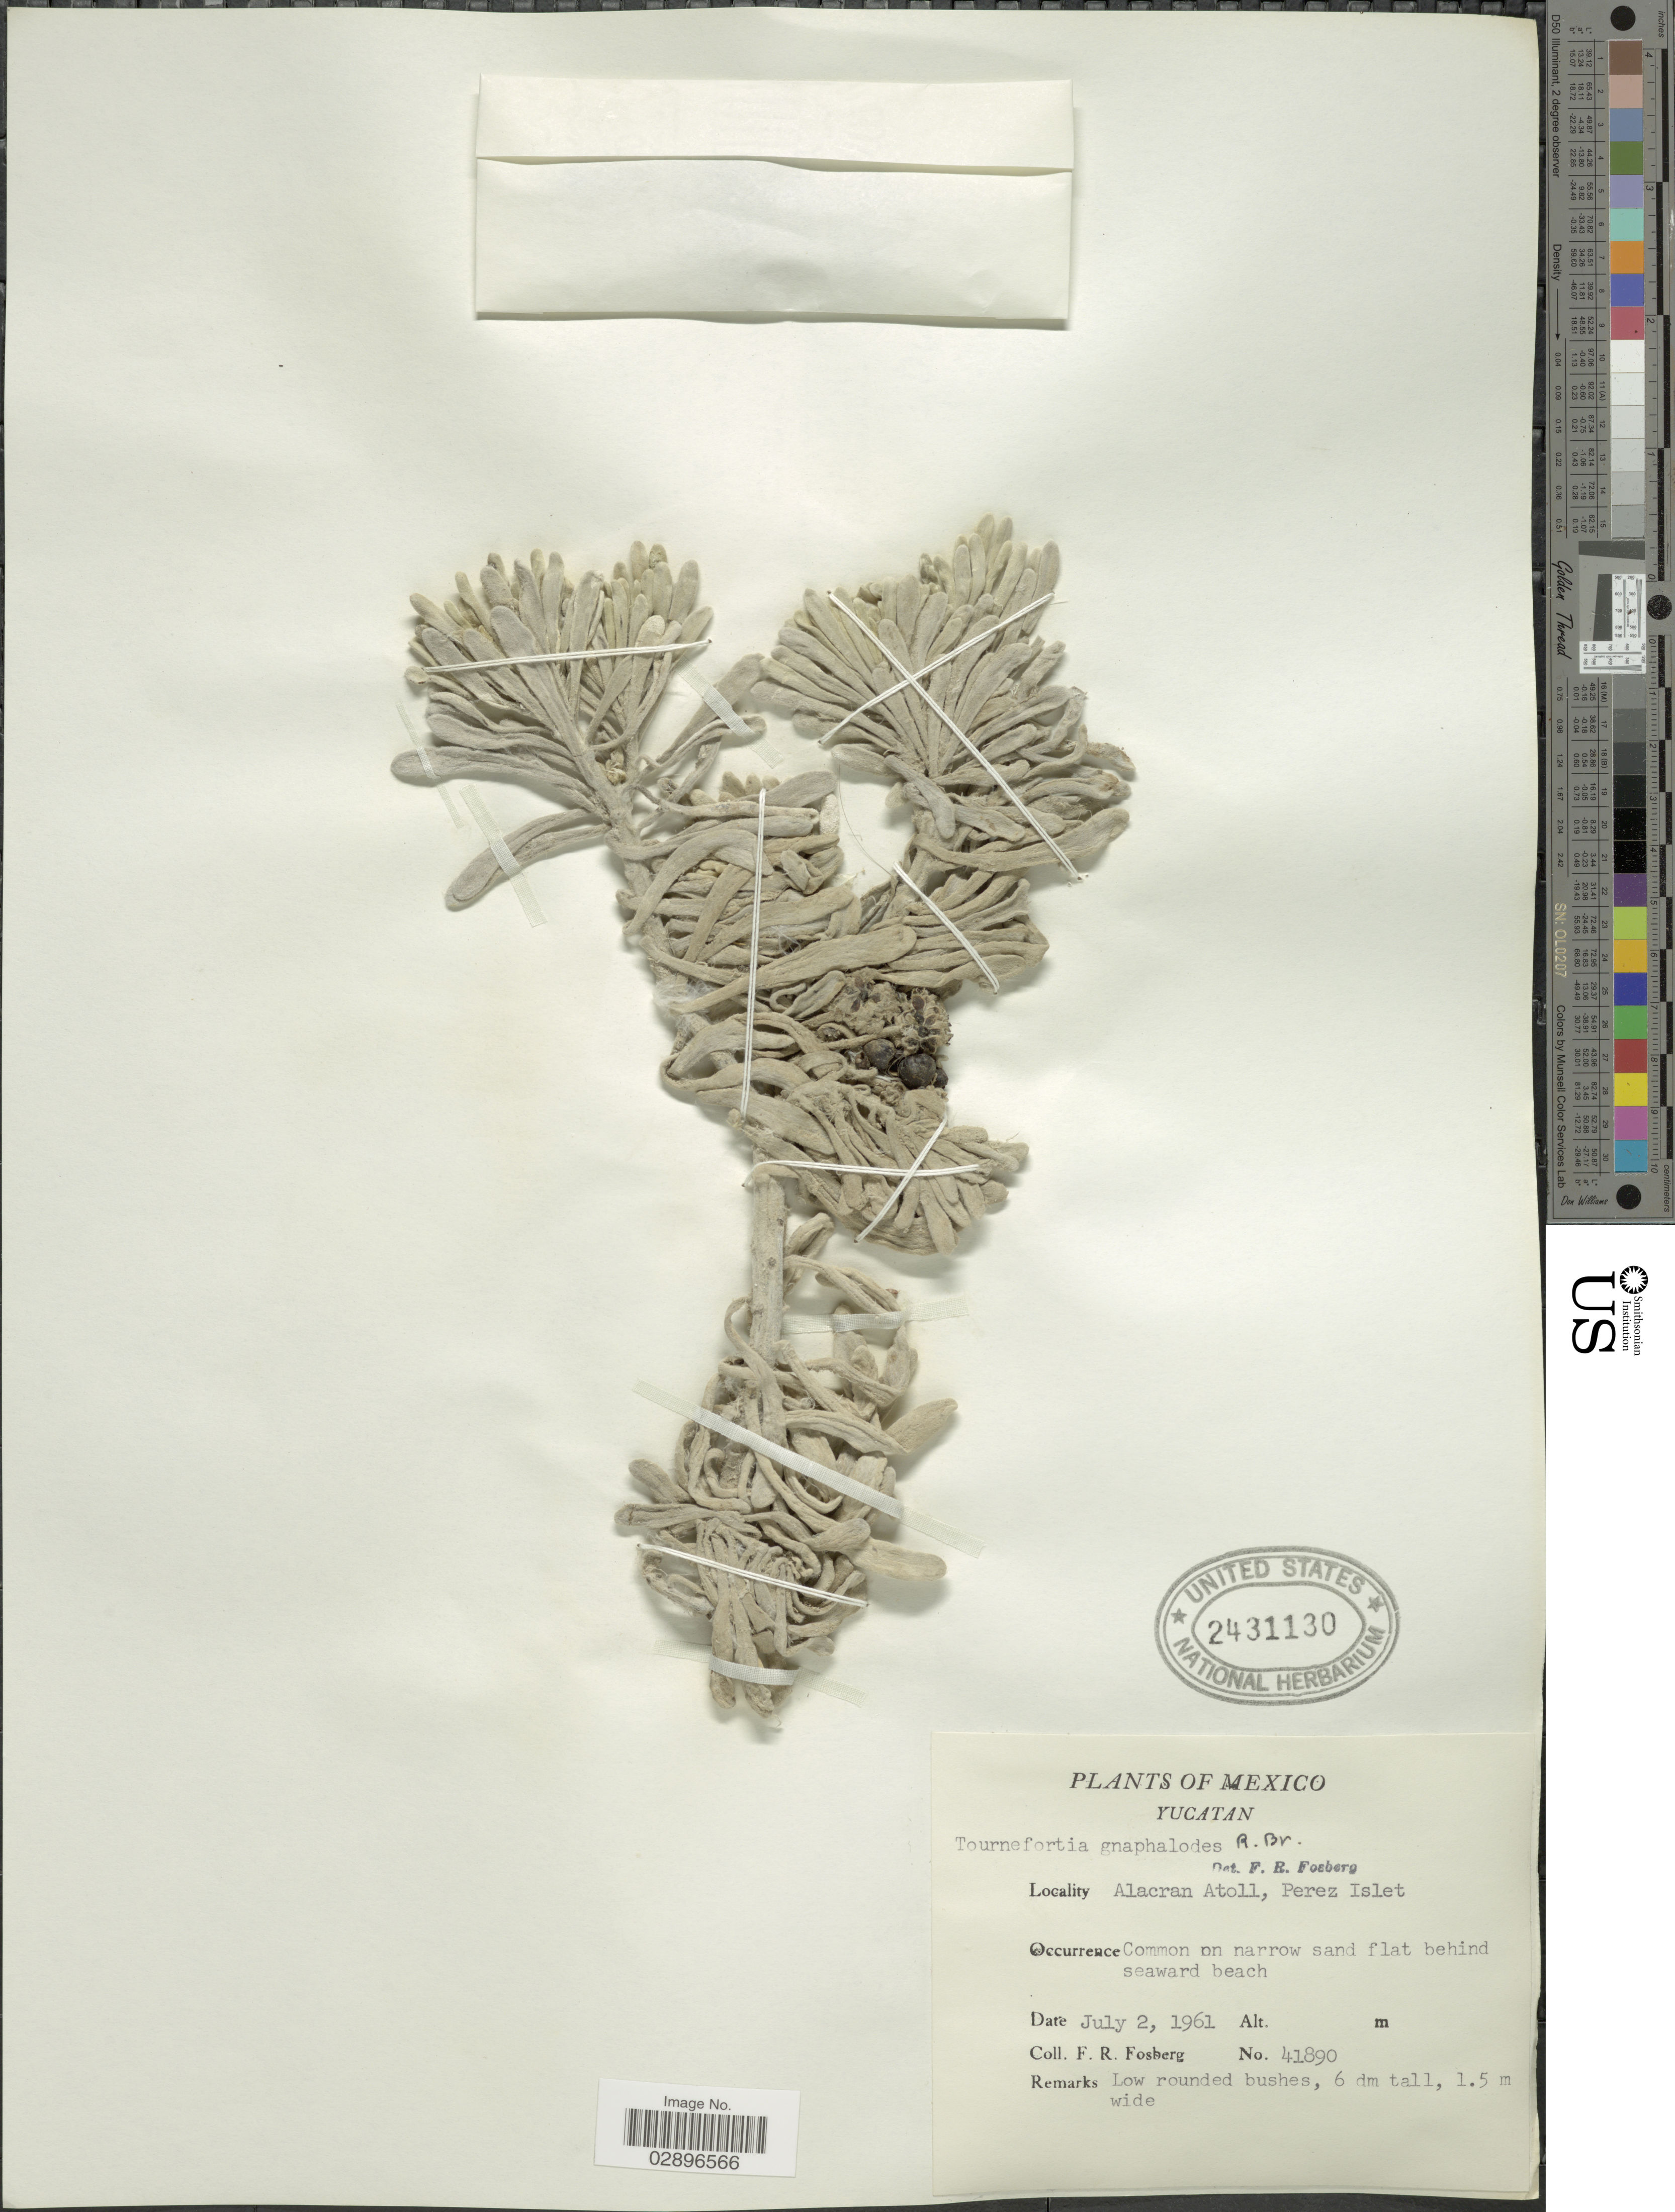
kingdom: Plantae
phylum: Tracheophyta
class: Magnoliopsida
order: Boraginales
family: Heliotropiaceae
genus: Tournefortia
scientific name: Tournefortia gnaphalodes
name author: (L.) R. Br. ex Roem. & Schult.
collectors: F. R. Fosberg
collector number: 41890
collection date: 1961-07-02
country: Mexico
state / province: Yucatán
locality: Alacran Atoll, Perez Islet.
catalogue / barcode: US 2431130